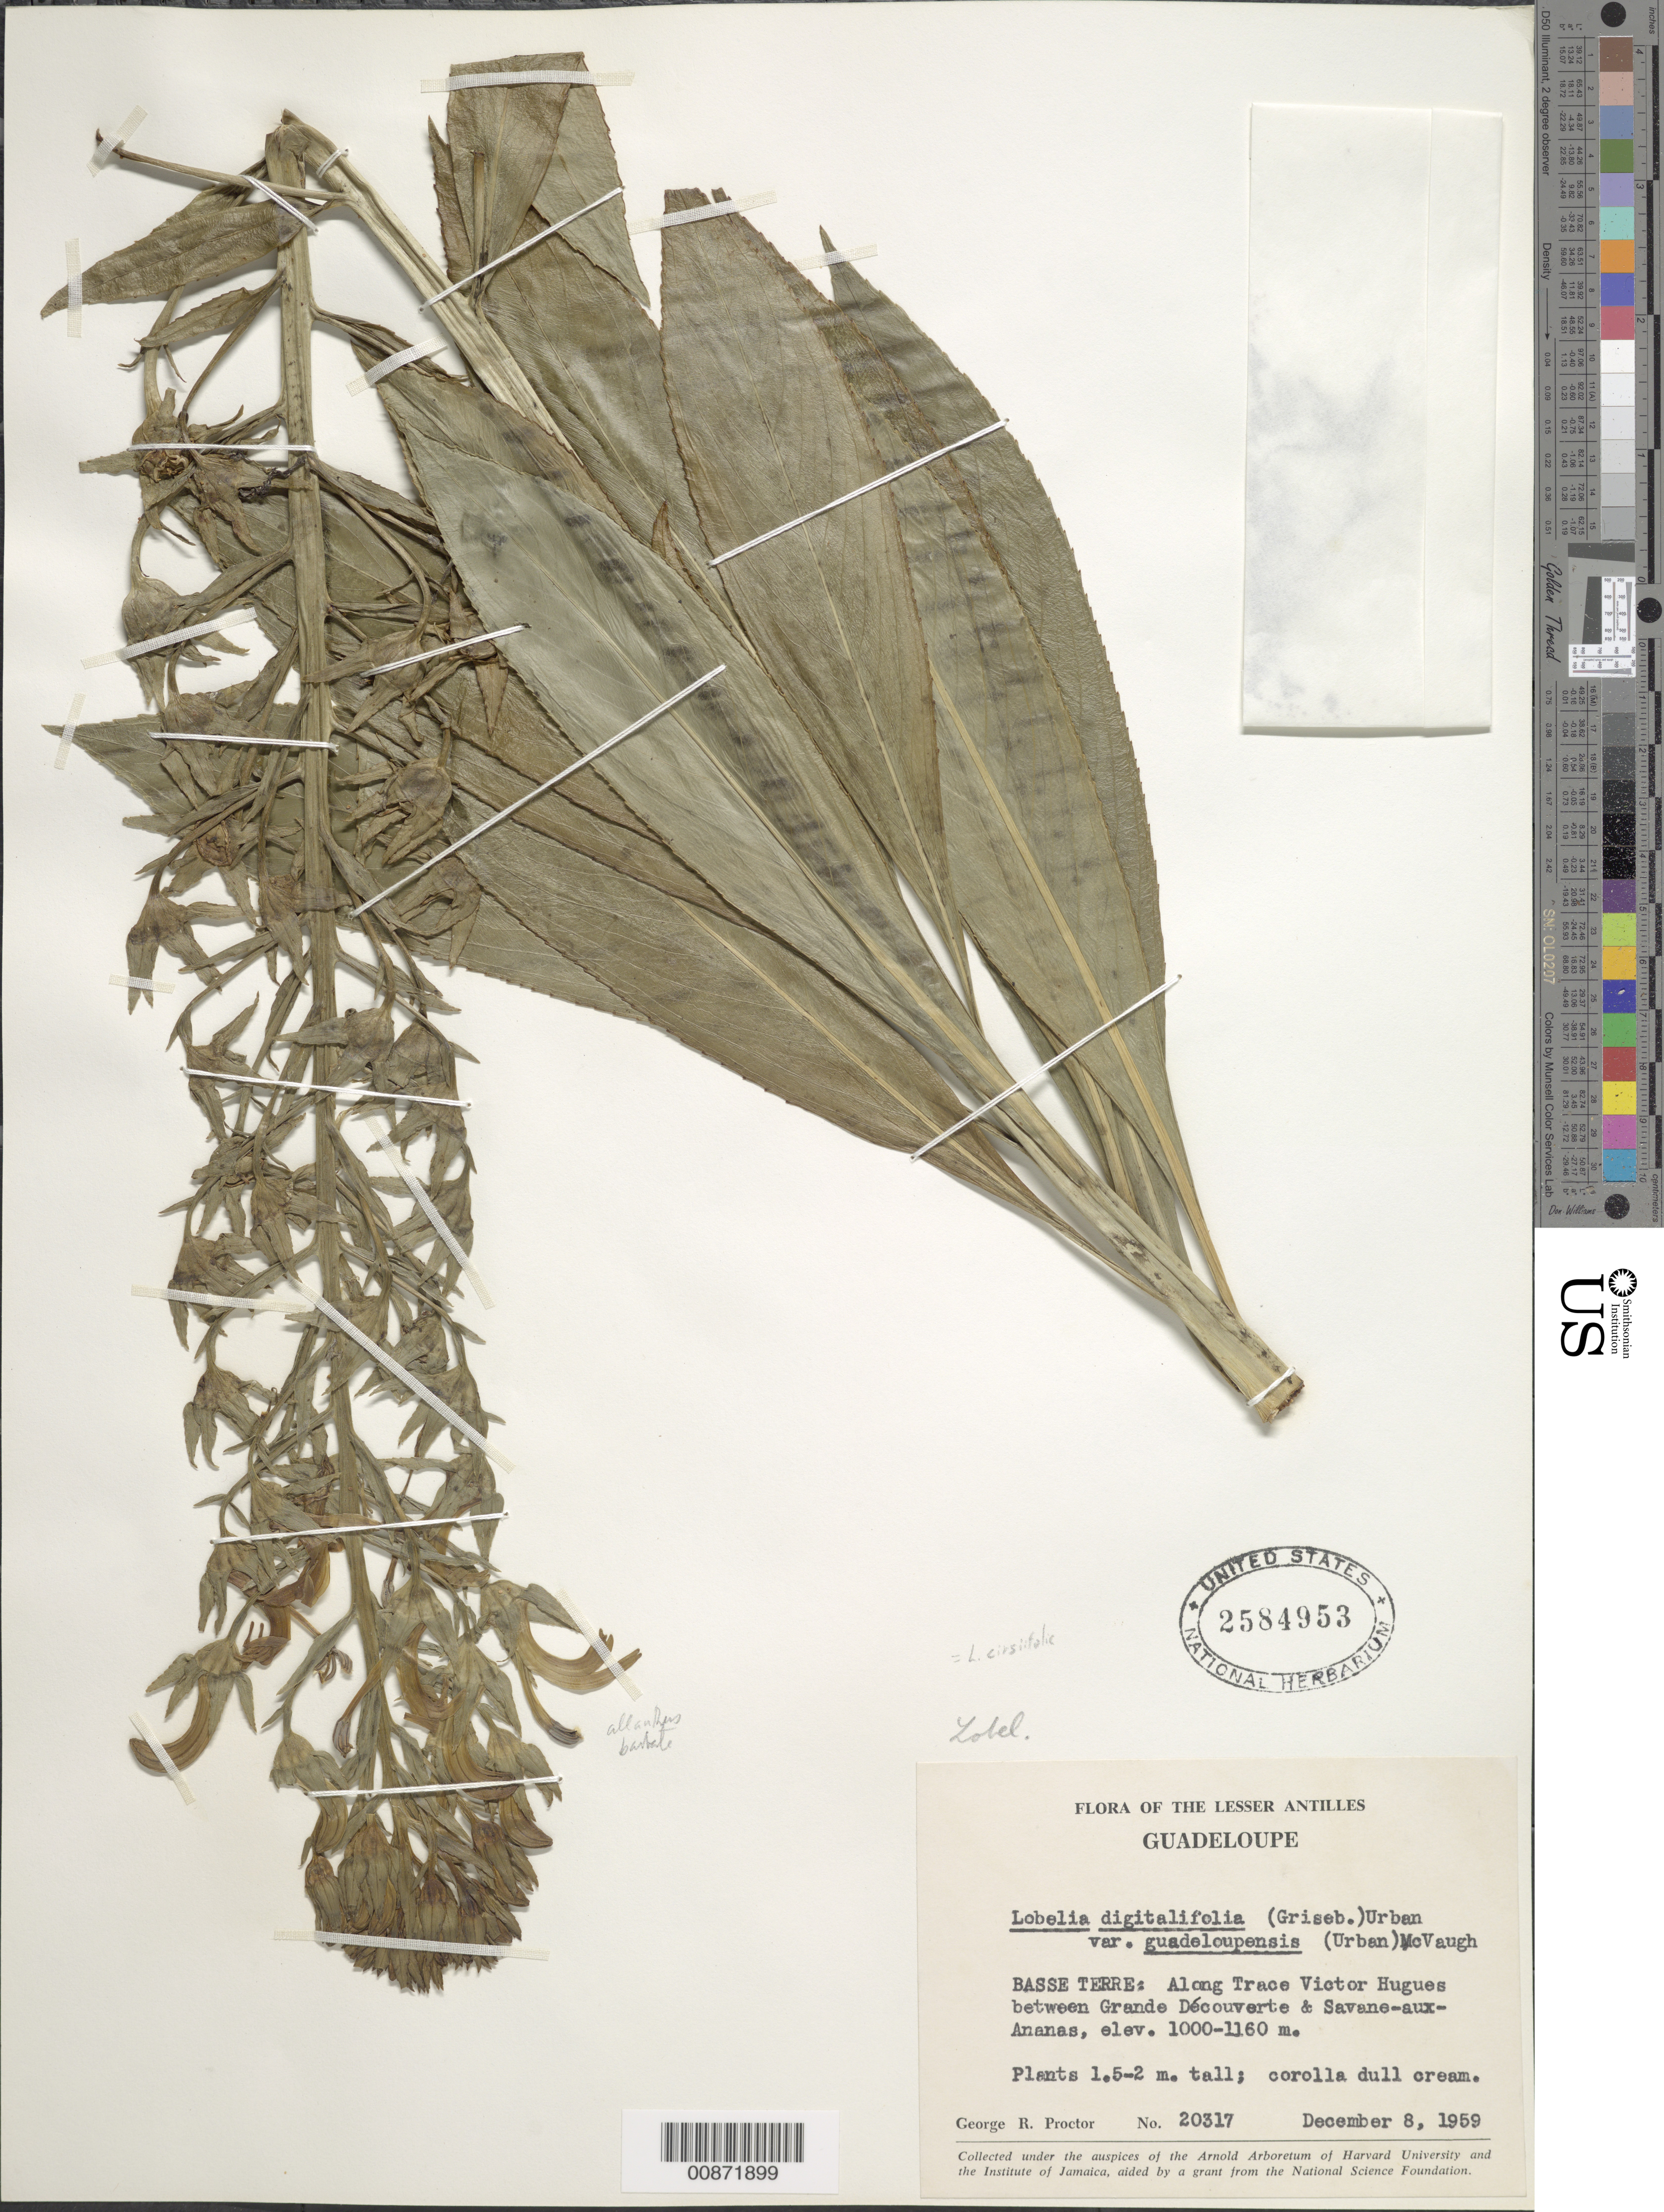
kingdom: Plantae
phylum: Tracheophyta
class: Magnoliopsida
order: Asterales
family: Campanulaceae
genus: Lobelia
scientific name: Lobelia cirsiifolia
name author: Lam.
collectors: G. R. Proctor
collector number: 20317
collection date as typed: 08 Dec 1959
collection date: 1959-12-08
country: Guadeloupe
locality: Basse Terre: Along Trace Victor Hugues, between Grande Découverte and Savane-aux-Ananas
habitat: Along trail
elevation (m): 1000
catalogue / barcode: US 2584953